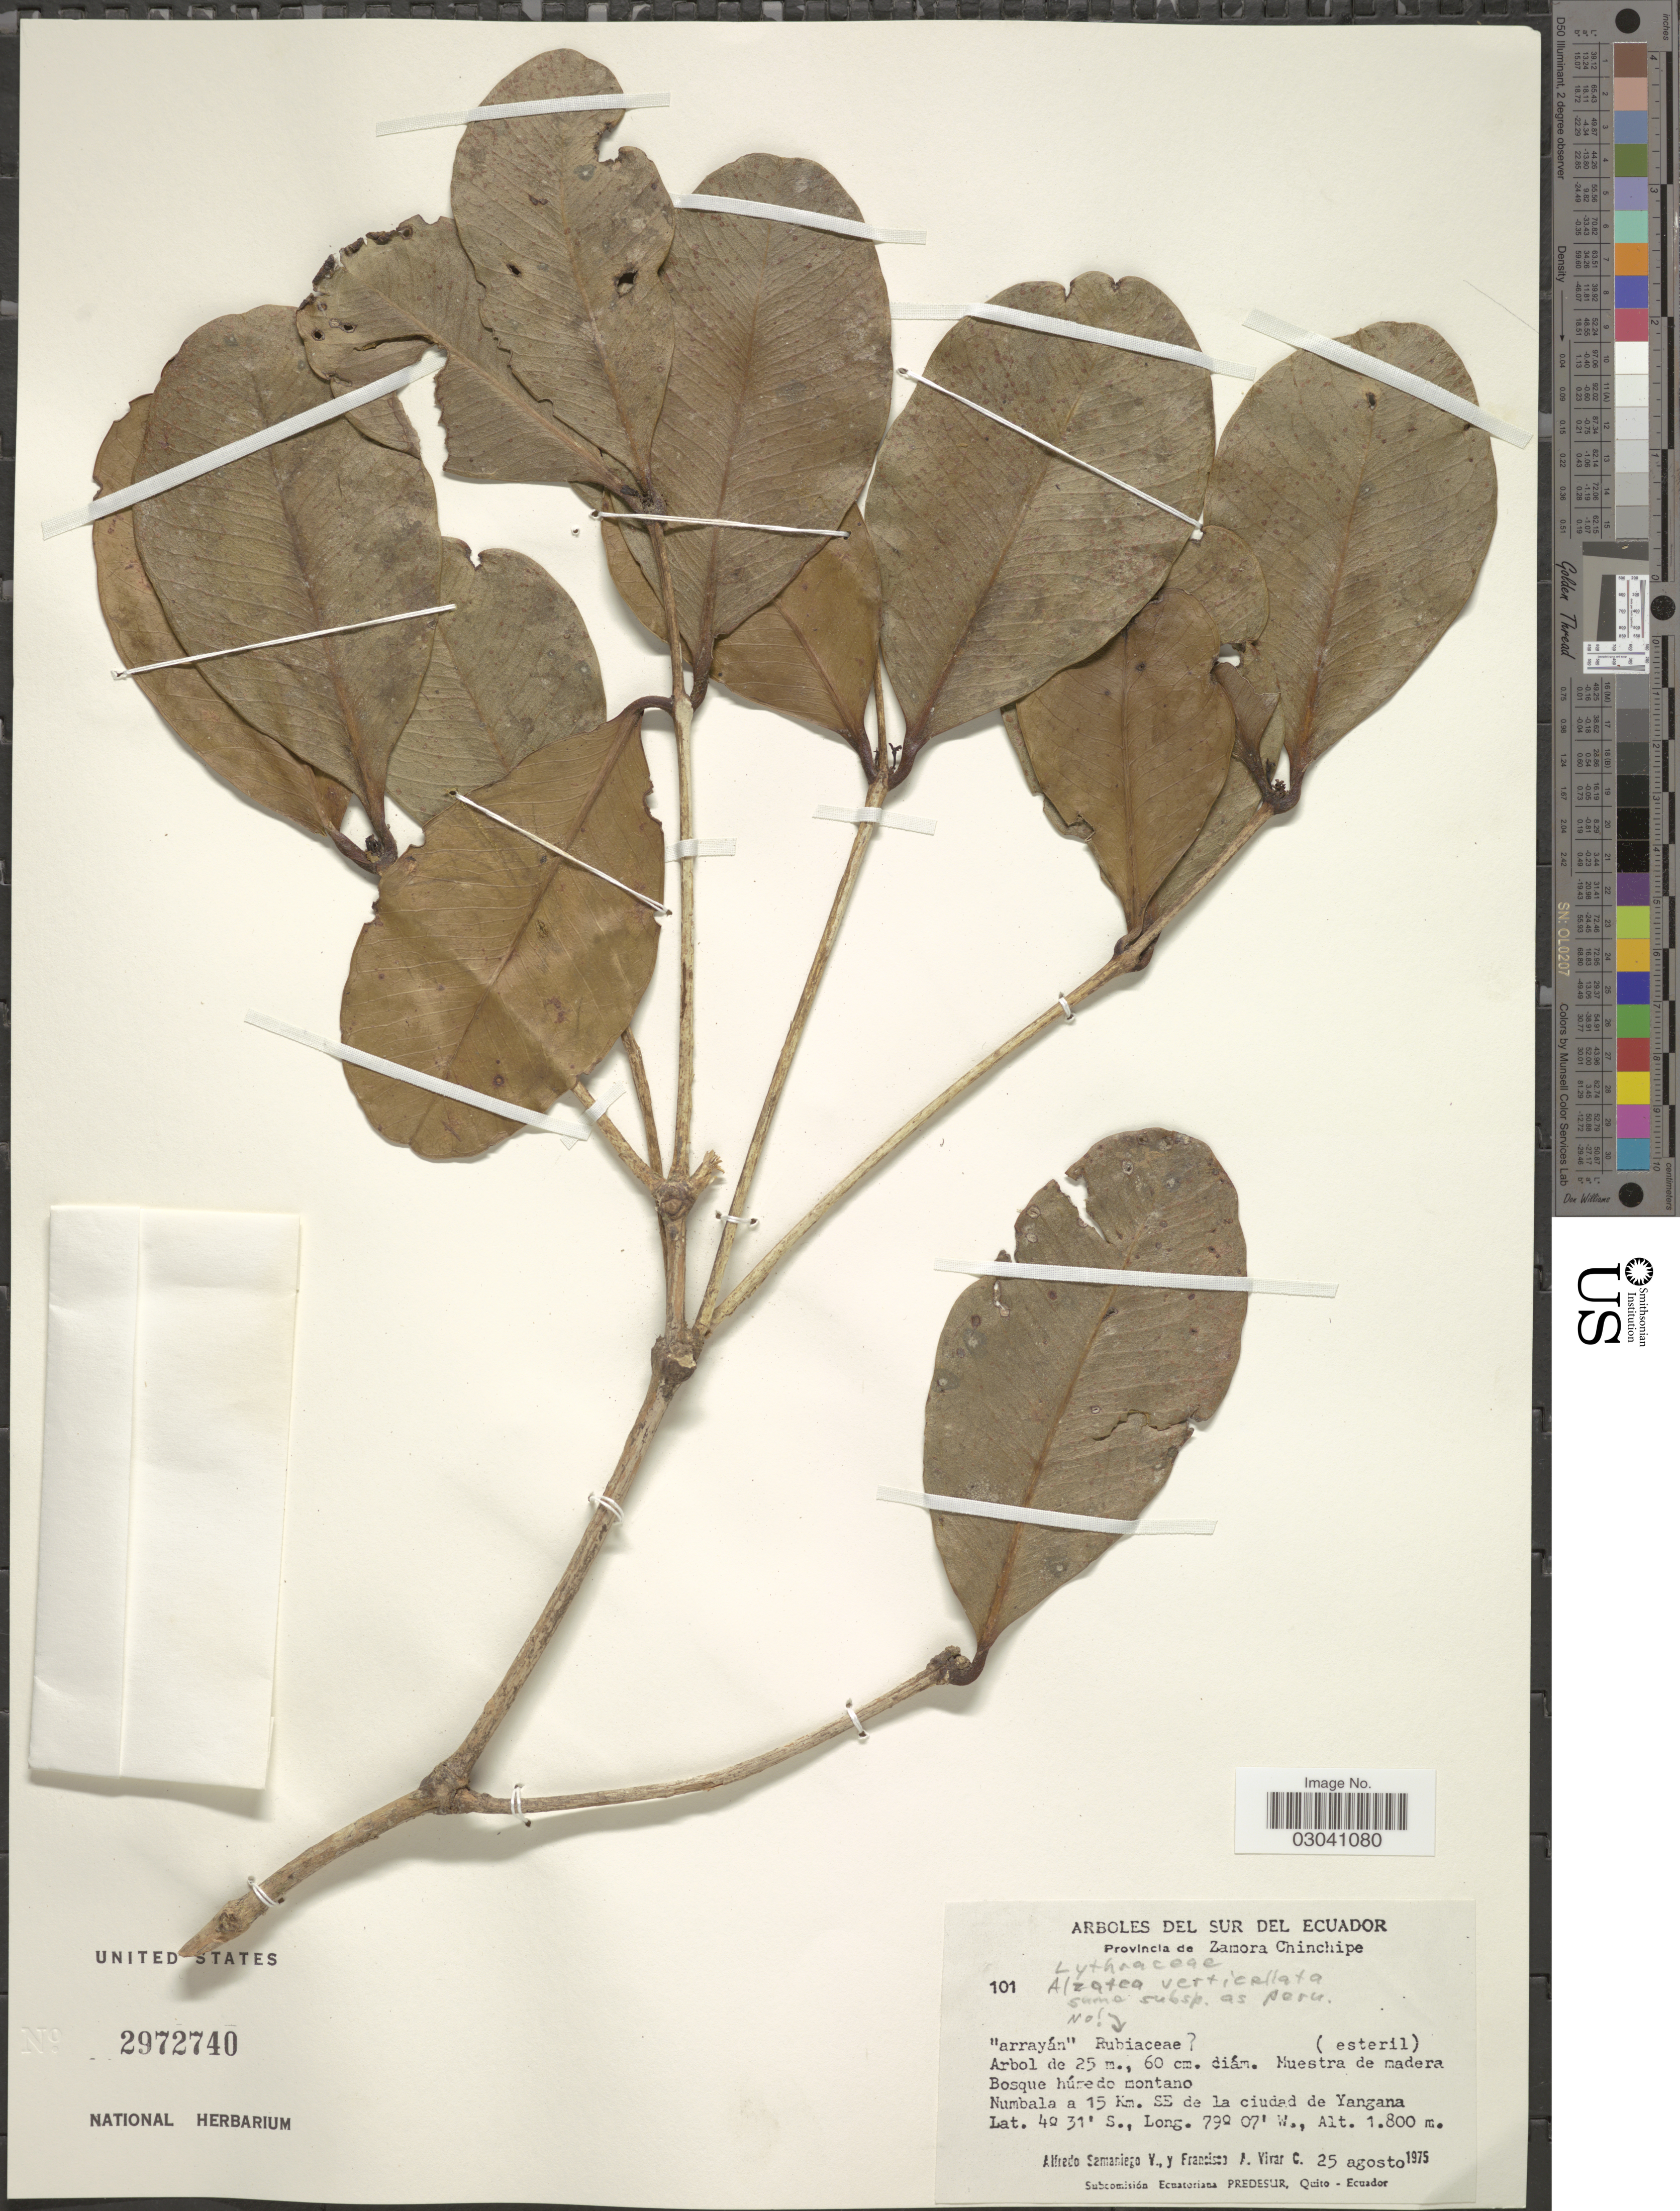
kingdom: Plantae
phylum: Tracheophyta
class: Magnoliopsida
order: Myrtales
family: Alzateaceae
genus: Alzatea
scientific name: Alzatea sp.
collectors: A. Samaniego & F. A. Vivar C.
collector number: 101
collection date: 1975-08-25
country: Ecuador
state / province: Zamora-Chinchipe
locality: Sur del Ecuador. Numbaka a 15 Km. SE de la ciudad de Yangana.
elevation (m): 1800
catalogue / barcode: US 2972740